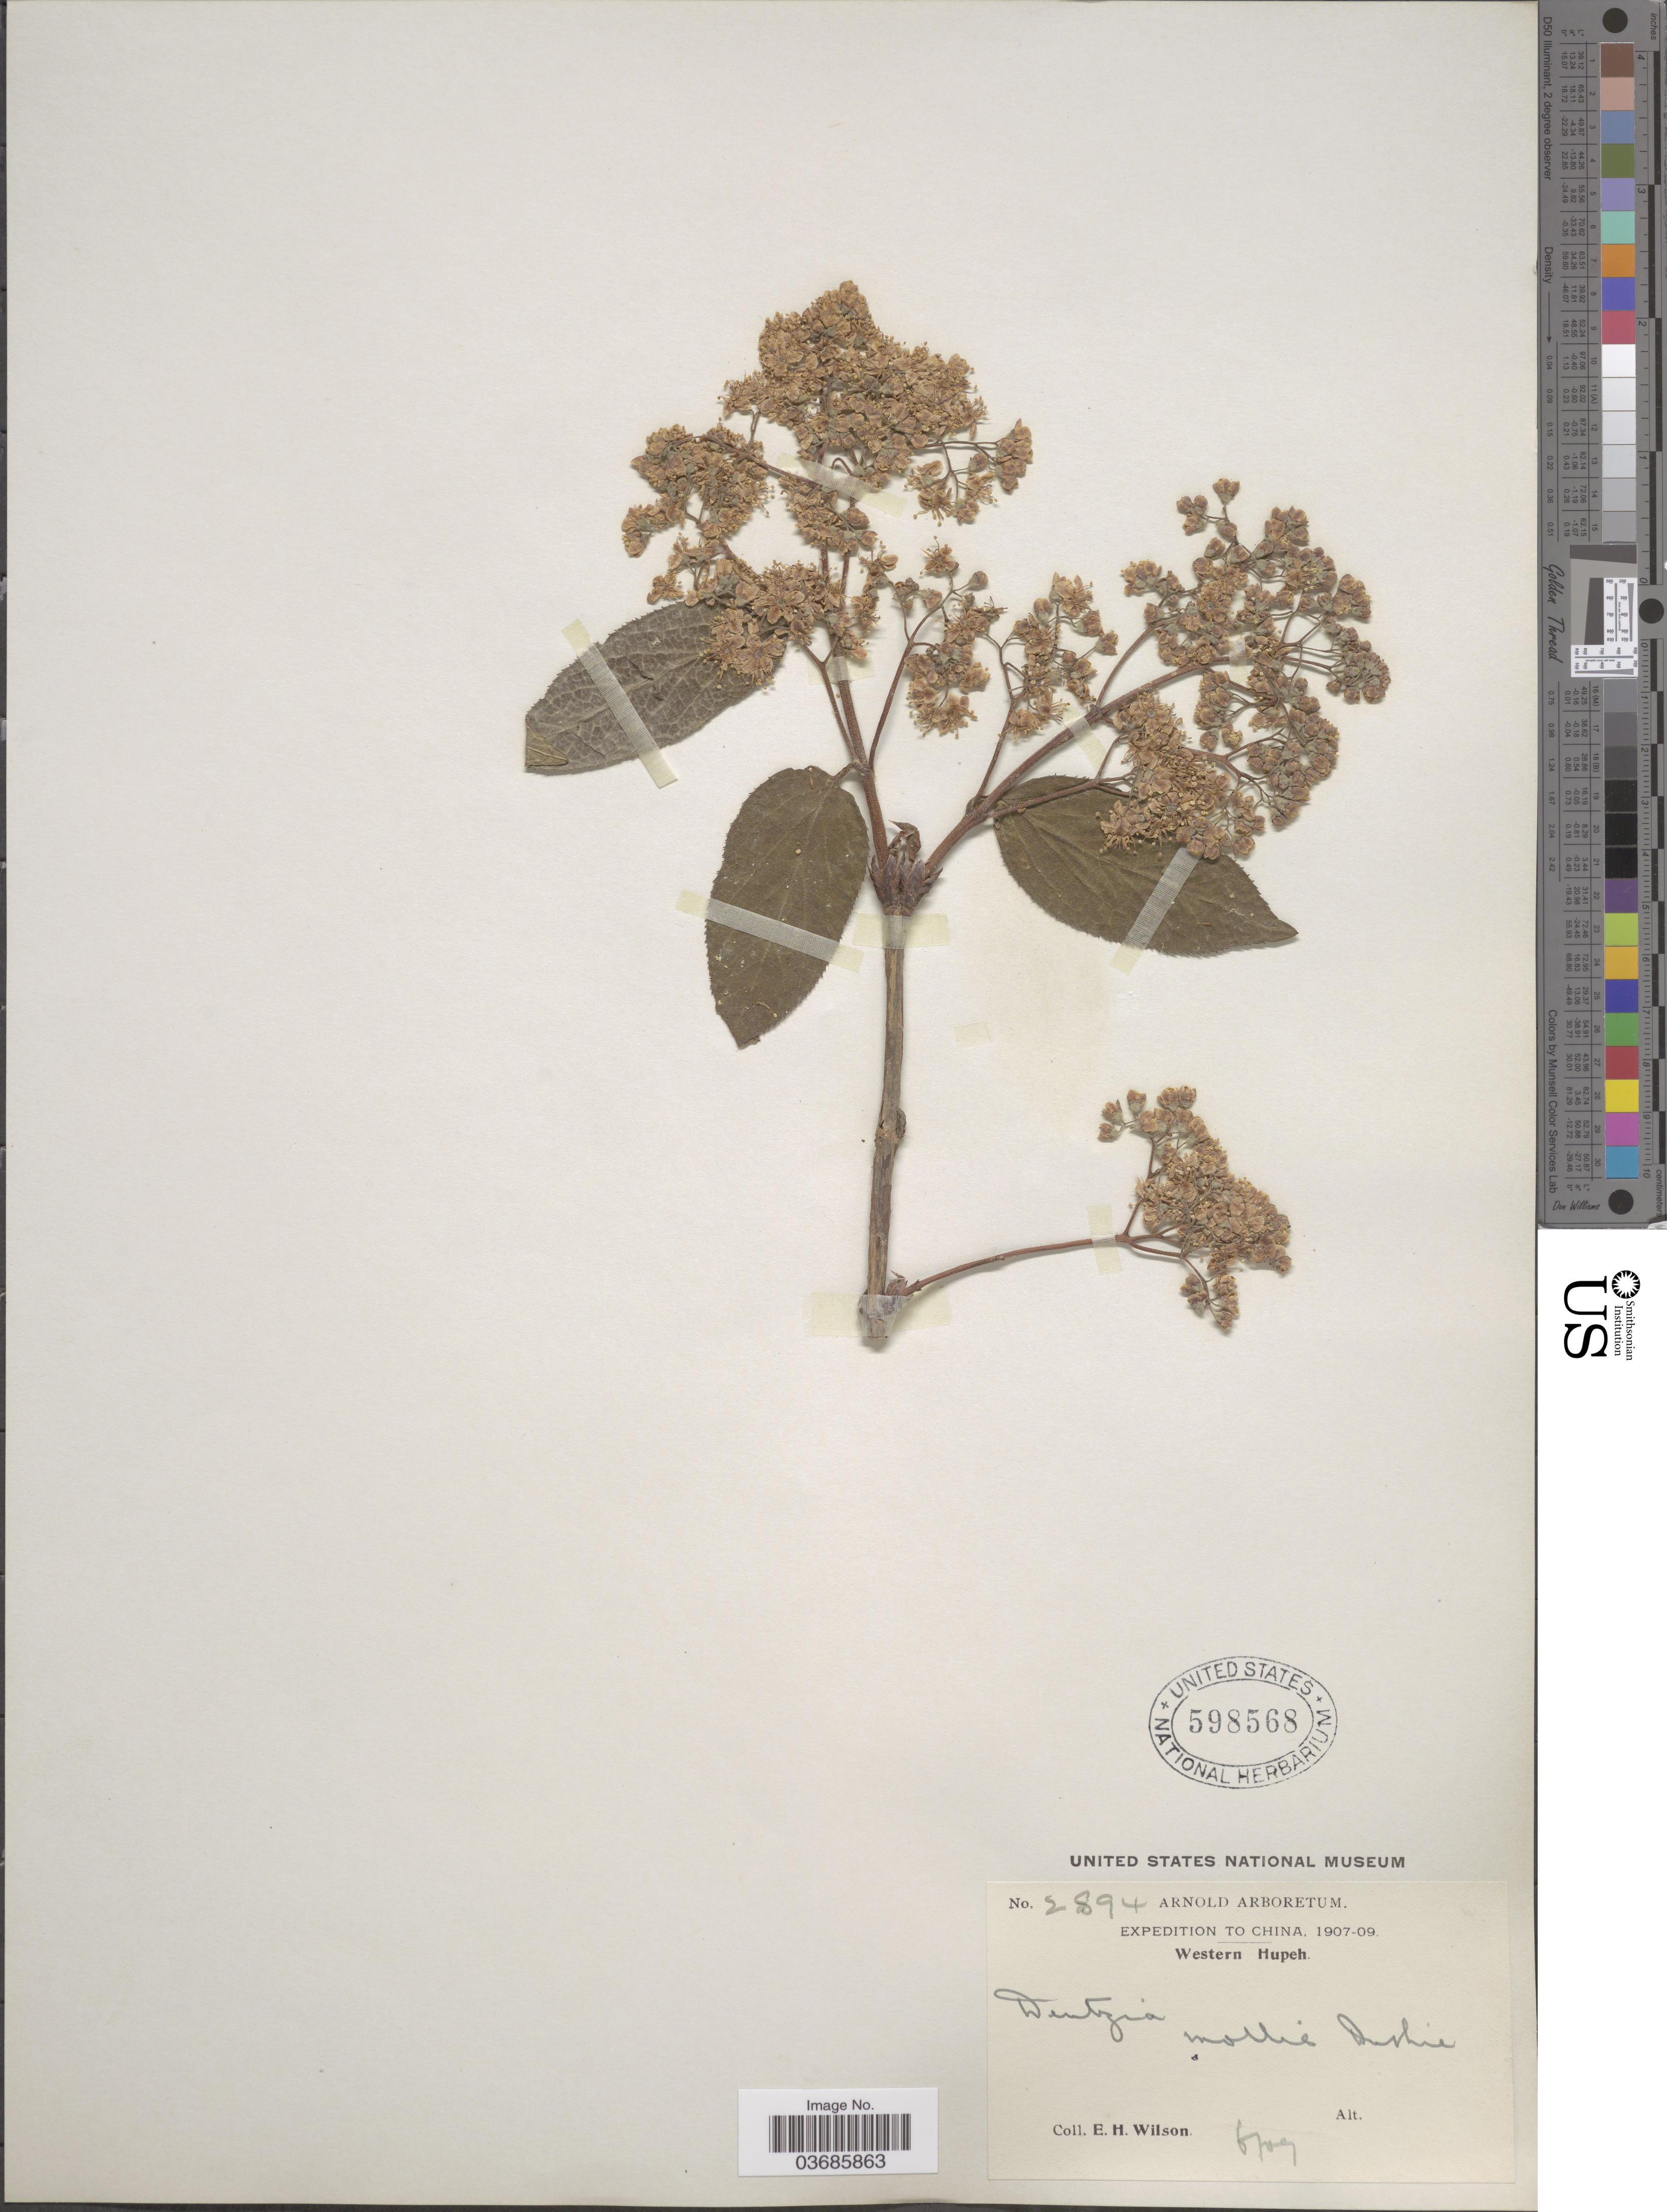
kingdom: Plantae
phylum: Tracheophyta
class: Magnoliopsida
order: Cornales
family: Hydrangeaceae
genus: Deutzia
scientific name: Deutzia mollis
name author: Duthie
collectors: E. Wilson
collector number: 2894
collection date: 1909-06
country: China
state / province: Hubei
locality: Expedition to China, 1907-09. Western Hupeh.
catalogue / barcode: US 598568